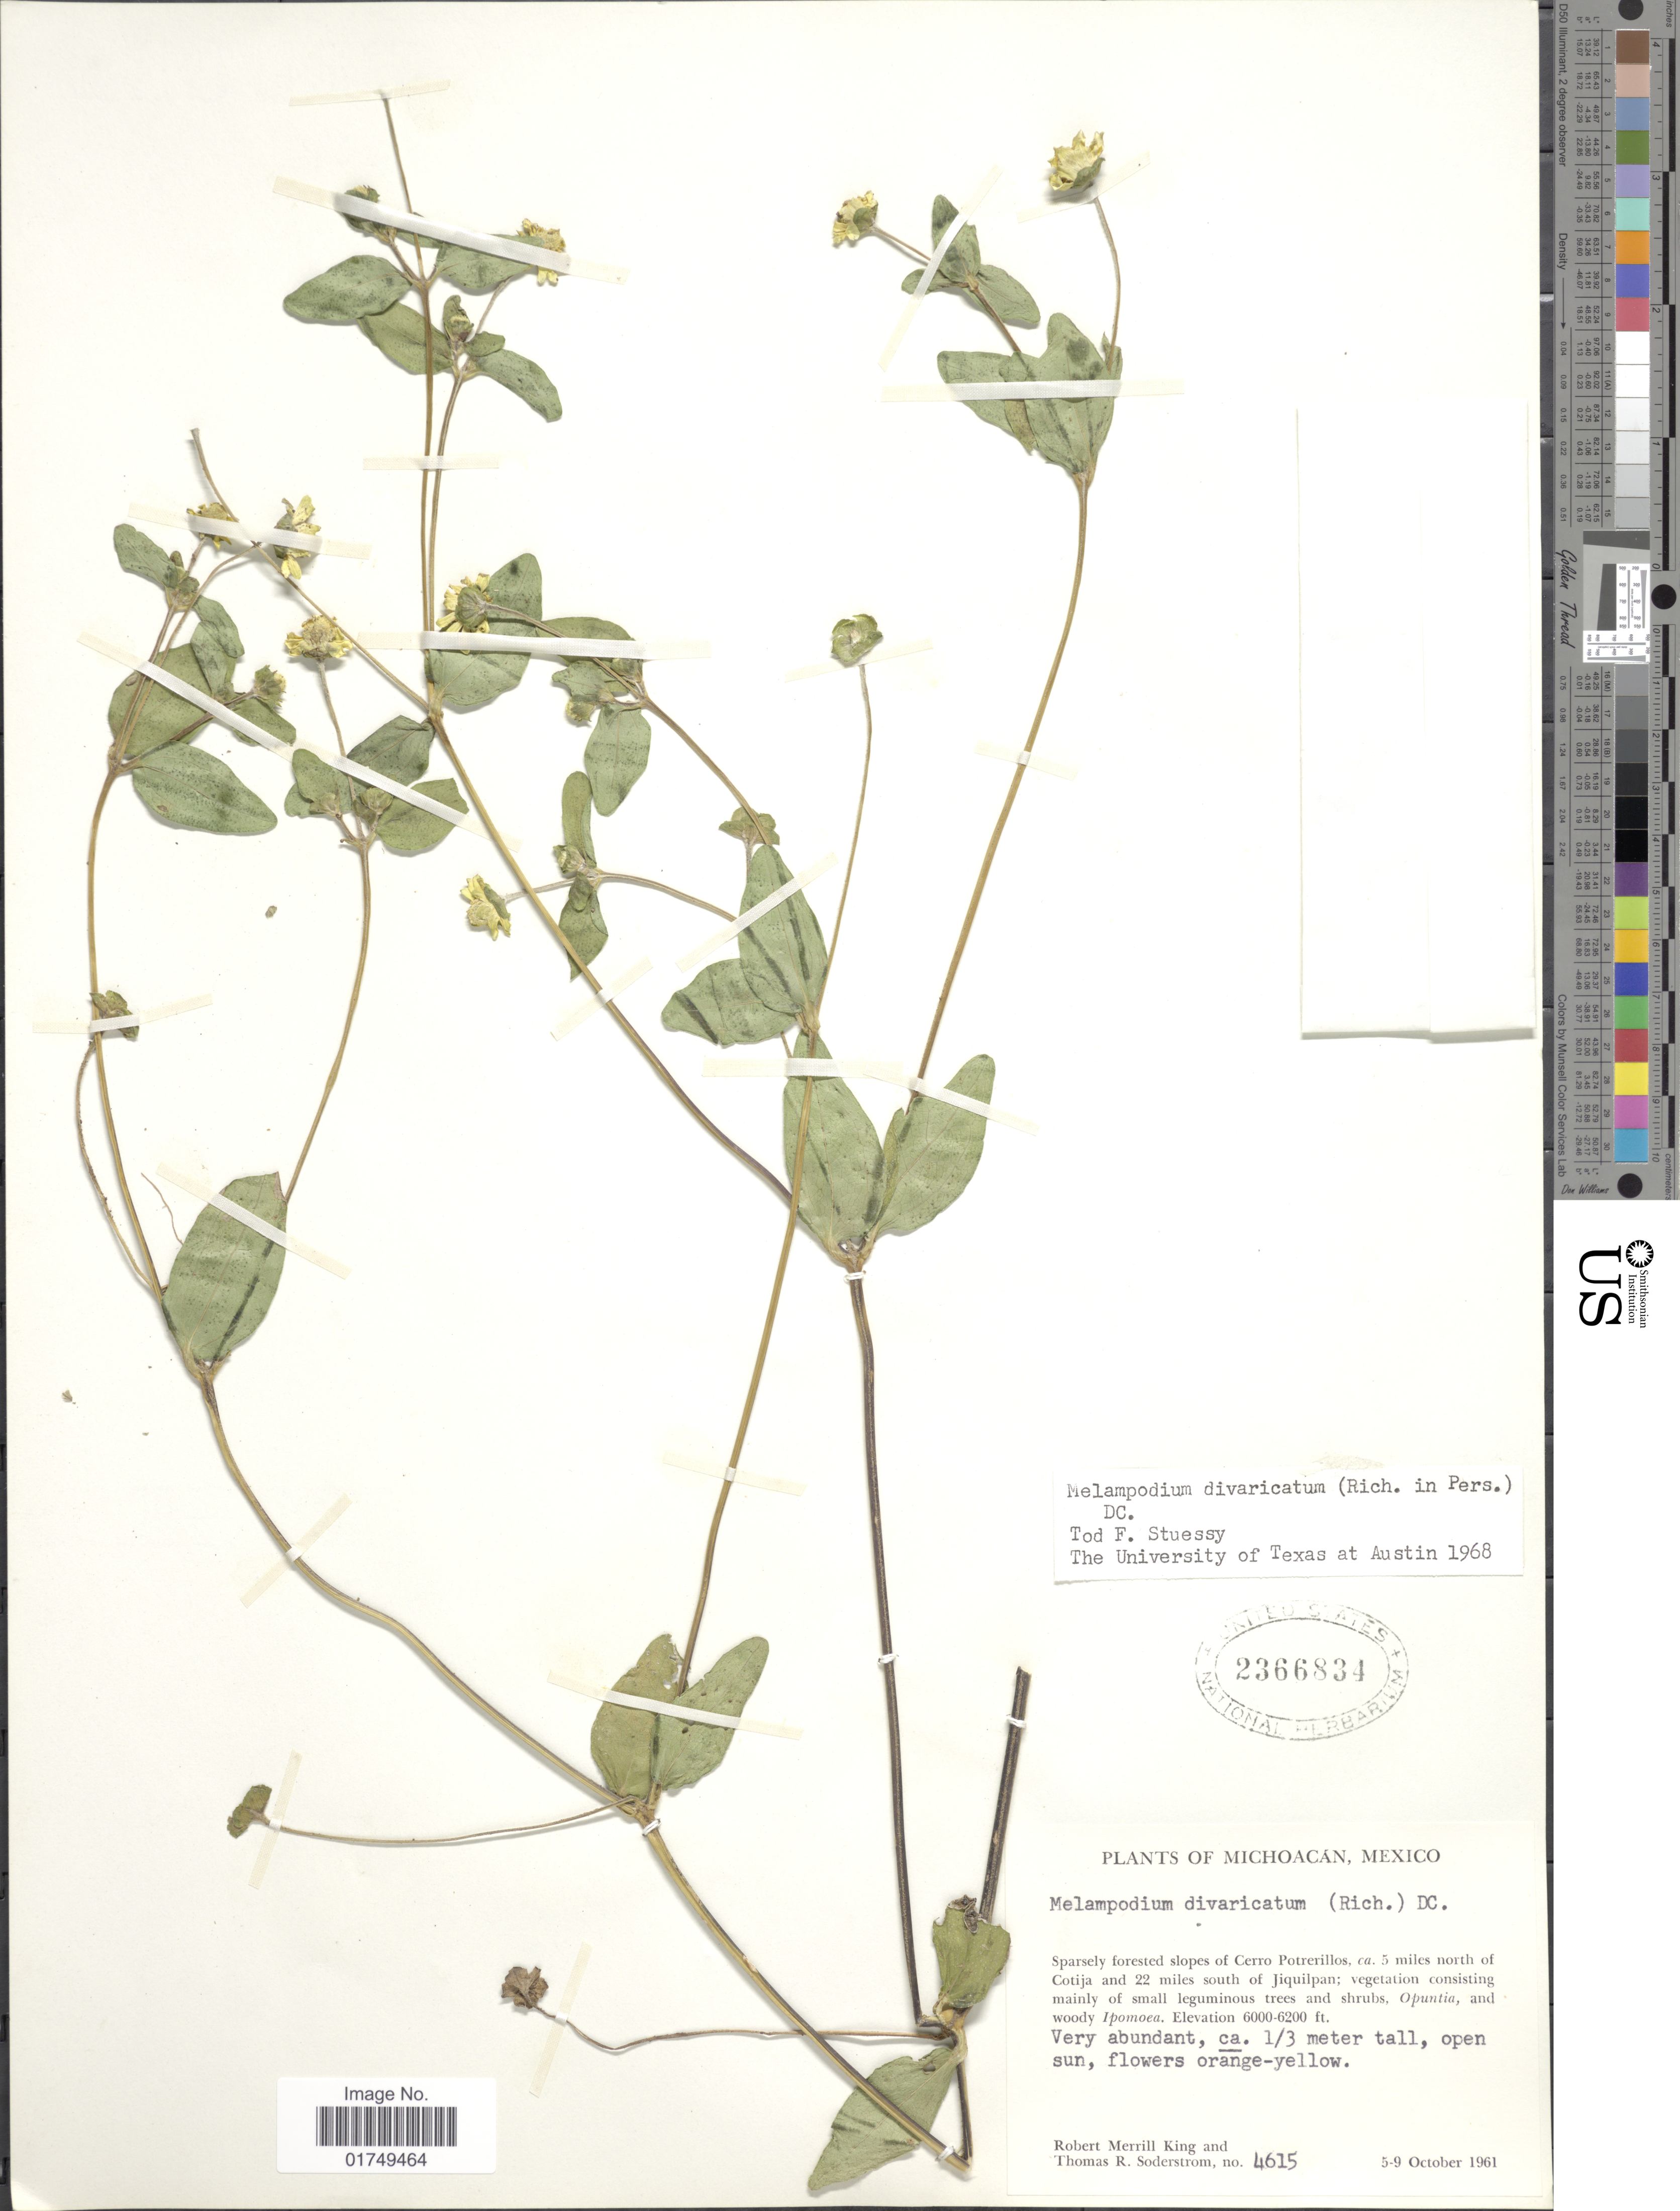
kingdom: Plantae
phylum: Tracheophyta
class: Magnoliopsida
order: Asterales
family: Asteraceae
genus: Melampodium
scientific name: Melampodium divaricatum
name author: (Rich.) DC.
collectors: R. M. King & T. R. Soderstrom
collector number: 4615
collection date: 1961-10-05/1961-10-09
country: Mexico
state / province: Michoacán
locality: Slopes of Cerro Potrerillos, ca 5 miles north of Cotija and 22 miles south of Jiquilpan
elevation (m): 1829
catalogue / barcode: US 2366834